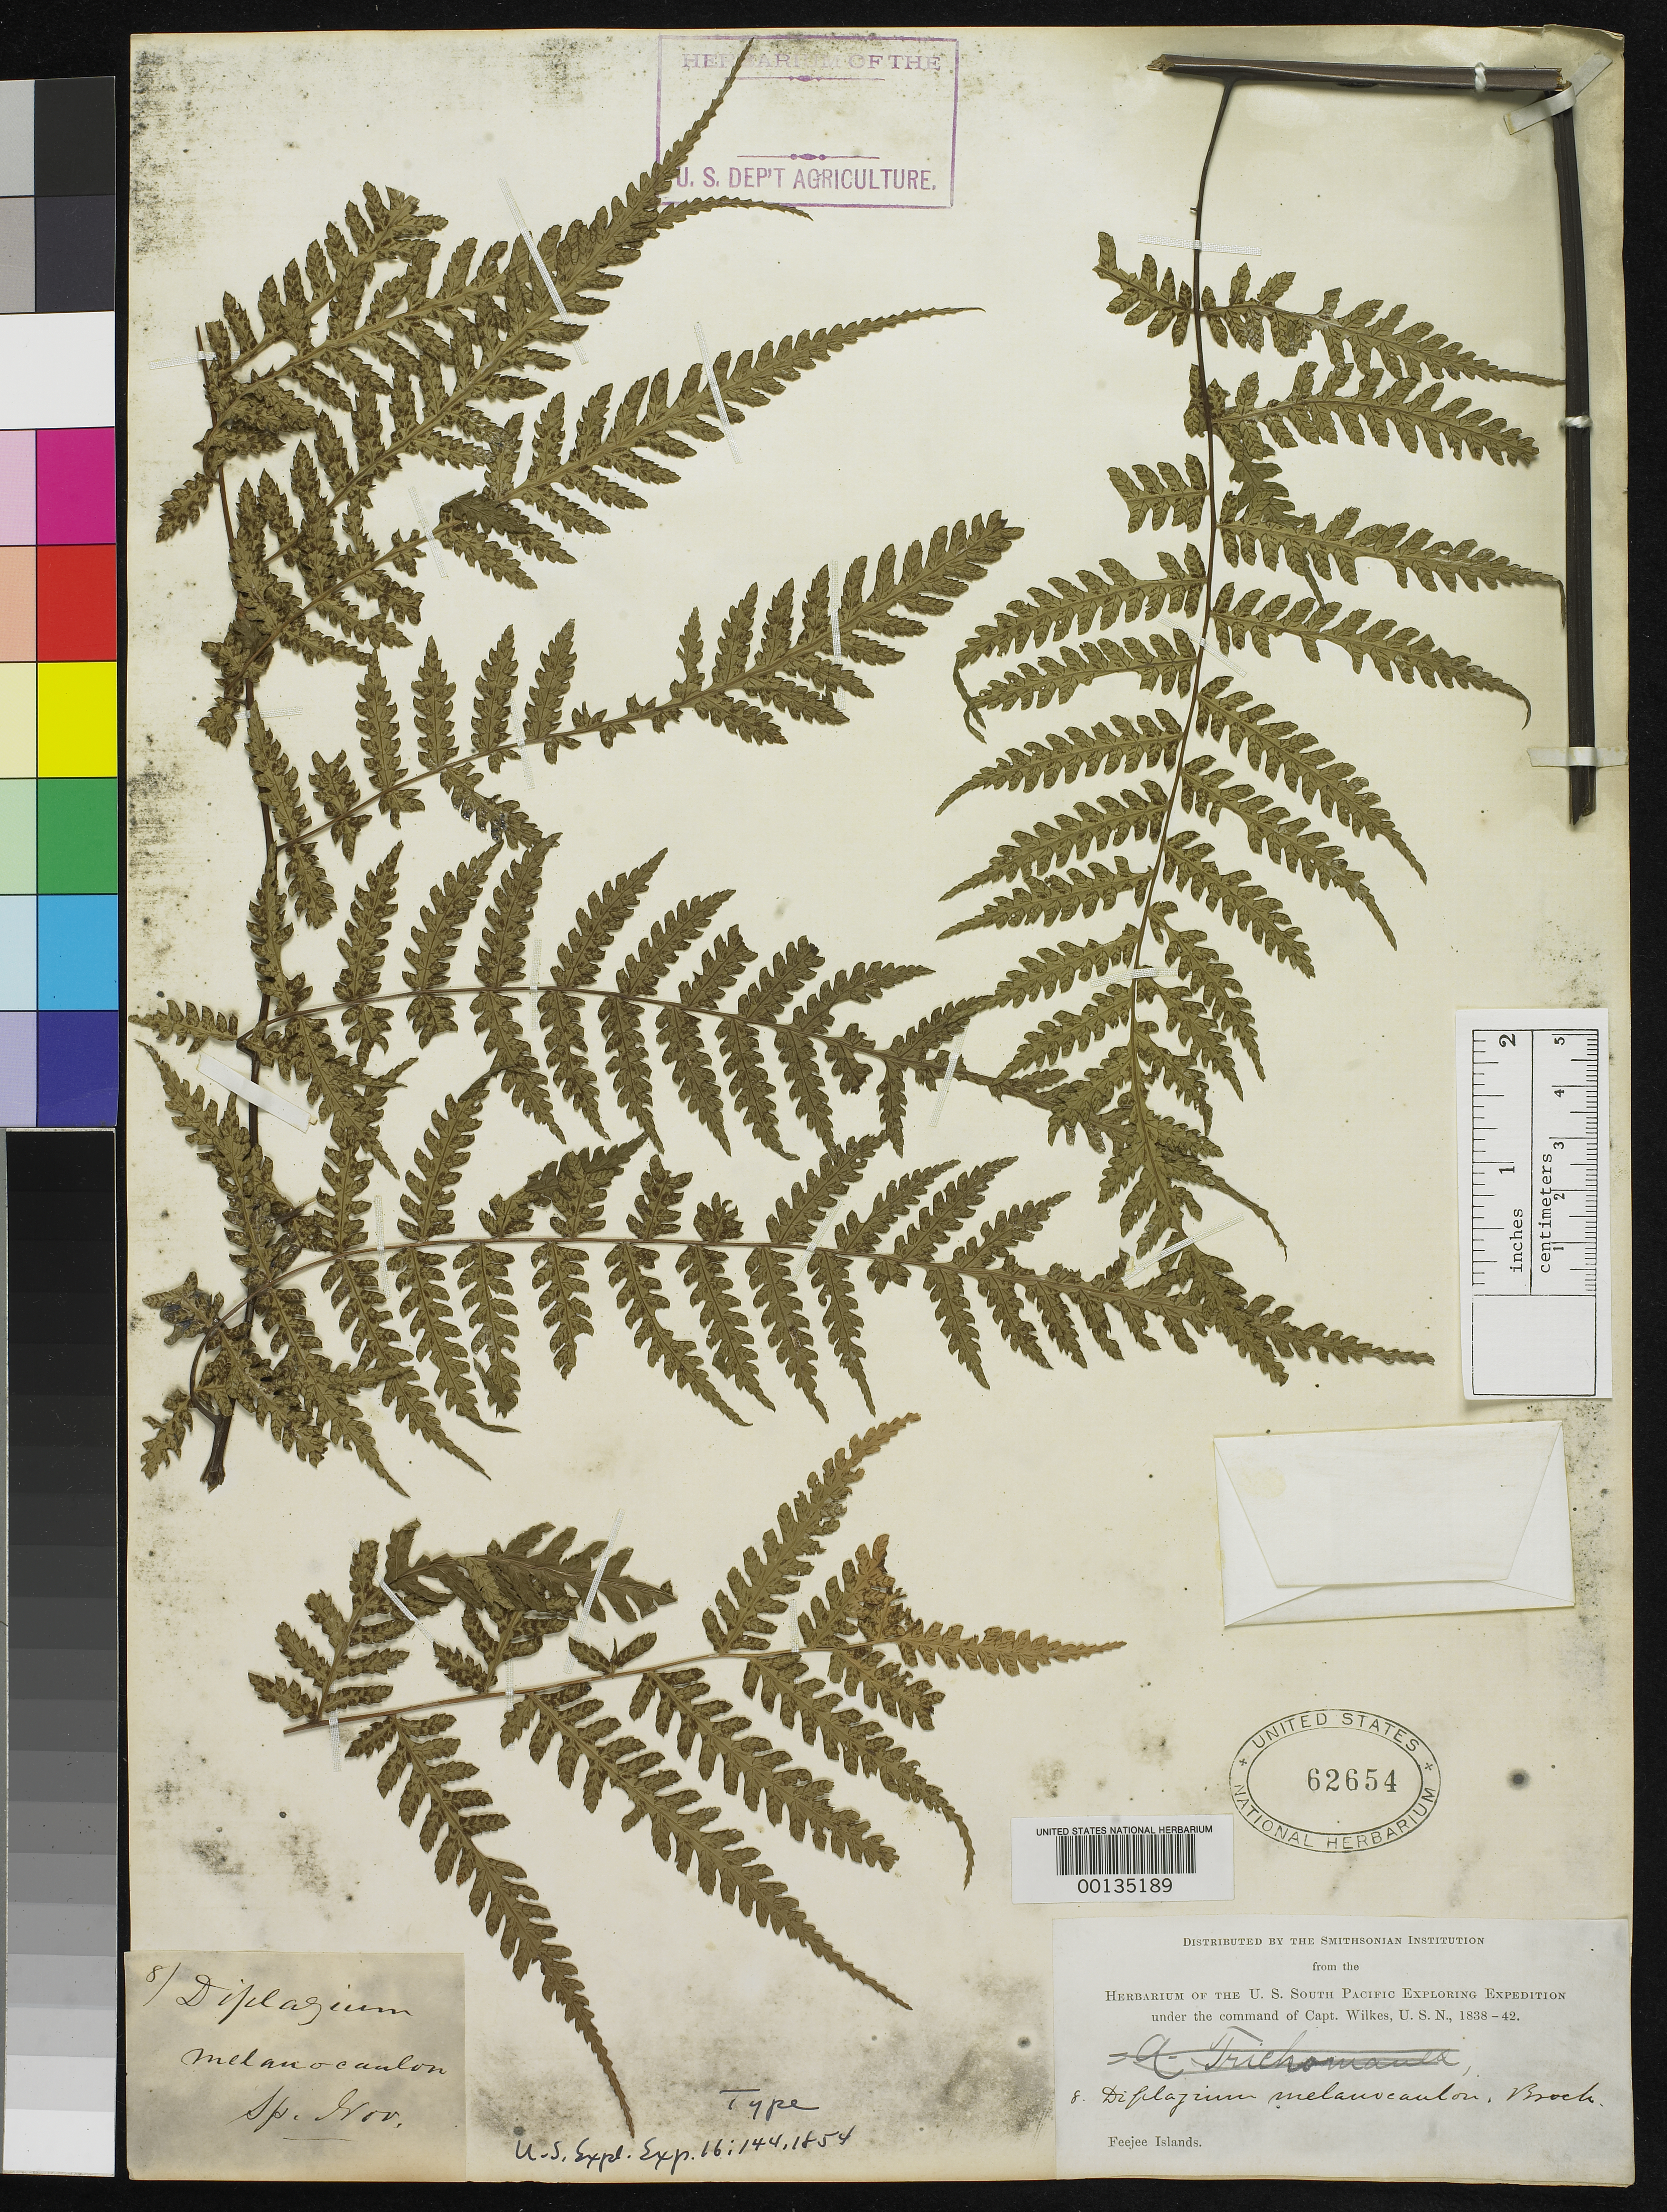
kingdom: Plantae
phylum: Tracheophyta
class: Polypodiopsida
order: Polypodiales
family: Athyriaceae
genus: Diplazium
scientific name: Diplazium melanocaulon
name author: Brack. in Wilkes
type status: Holotype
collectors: Wilkes Explor. Exped.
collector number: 8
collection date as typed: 1838 to -- --- 1842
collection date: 1838/1842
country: Fiji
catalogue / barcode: US 62654